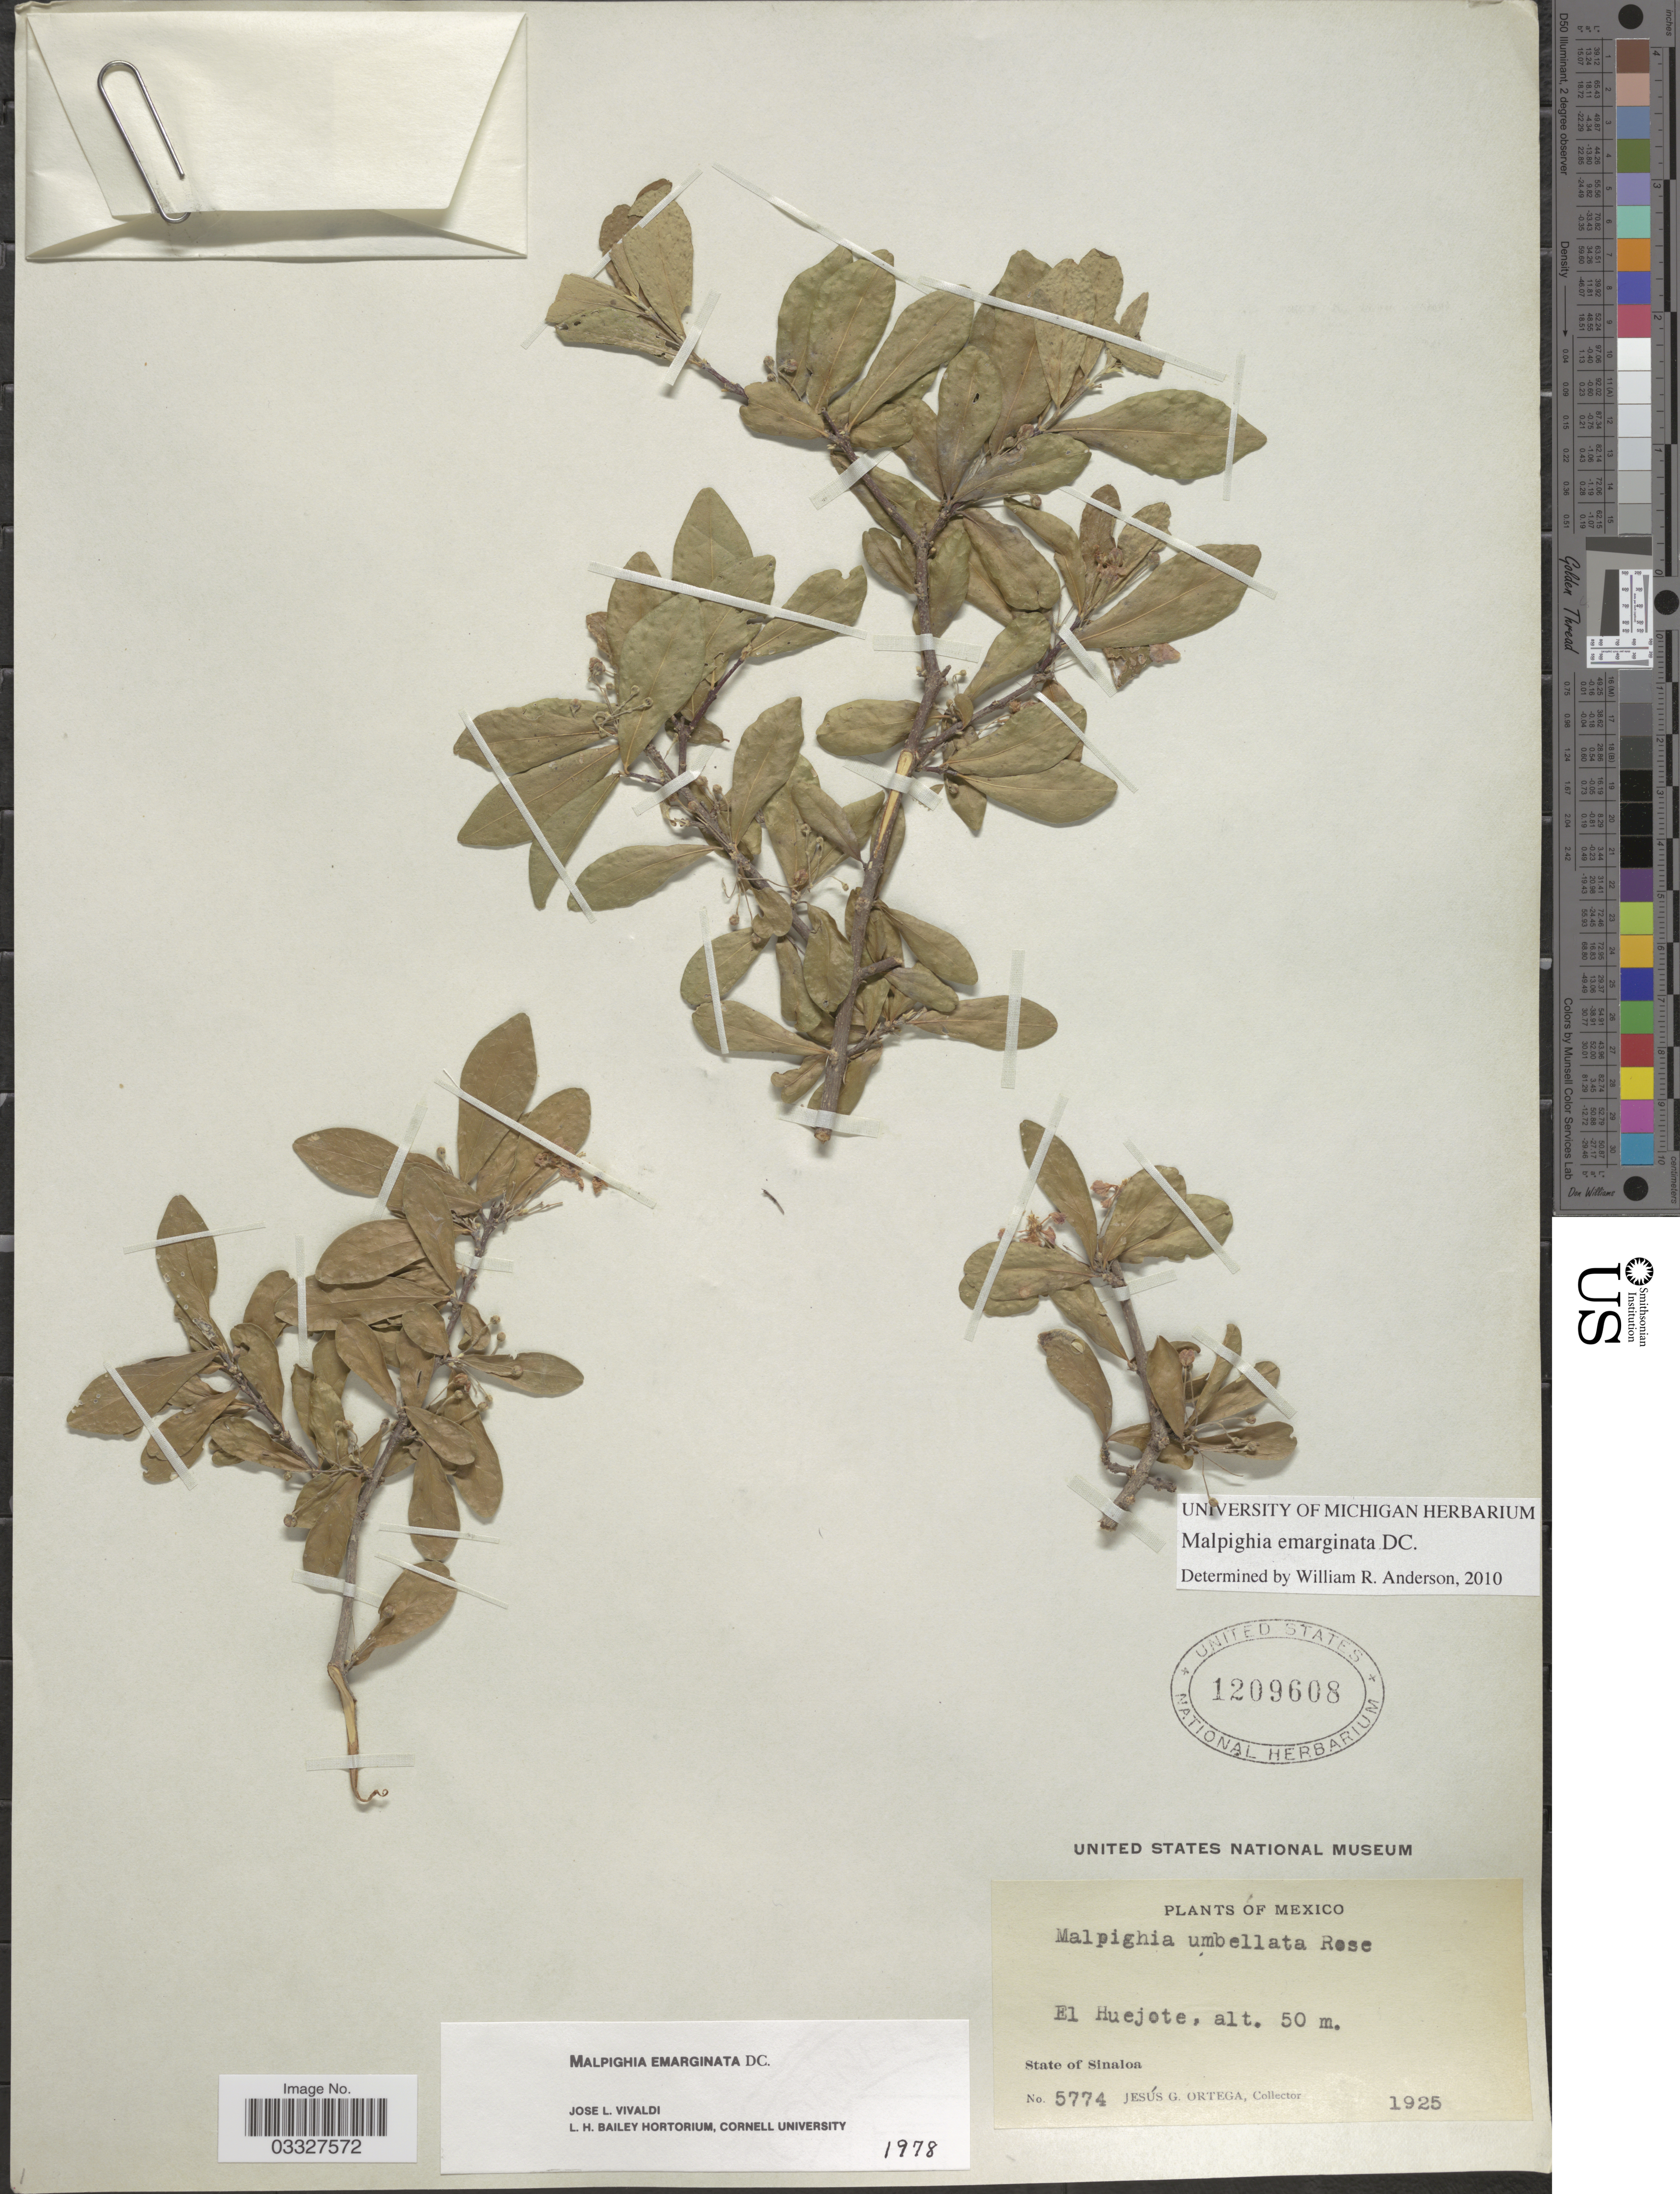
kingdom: Plantae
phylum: Tracheophyta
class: Magnoliopsida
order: Malpighiales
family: Malpighiaceae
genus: Malpighia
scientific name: Malpighia emarginata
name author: DC.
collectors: J. Ortega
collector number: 5774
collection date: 1925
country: Mexico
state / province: Sinaloa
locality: El Huejote.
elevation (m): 50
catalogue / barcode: US 1209608